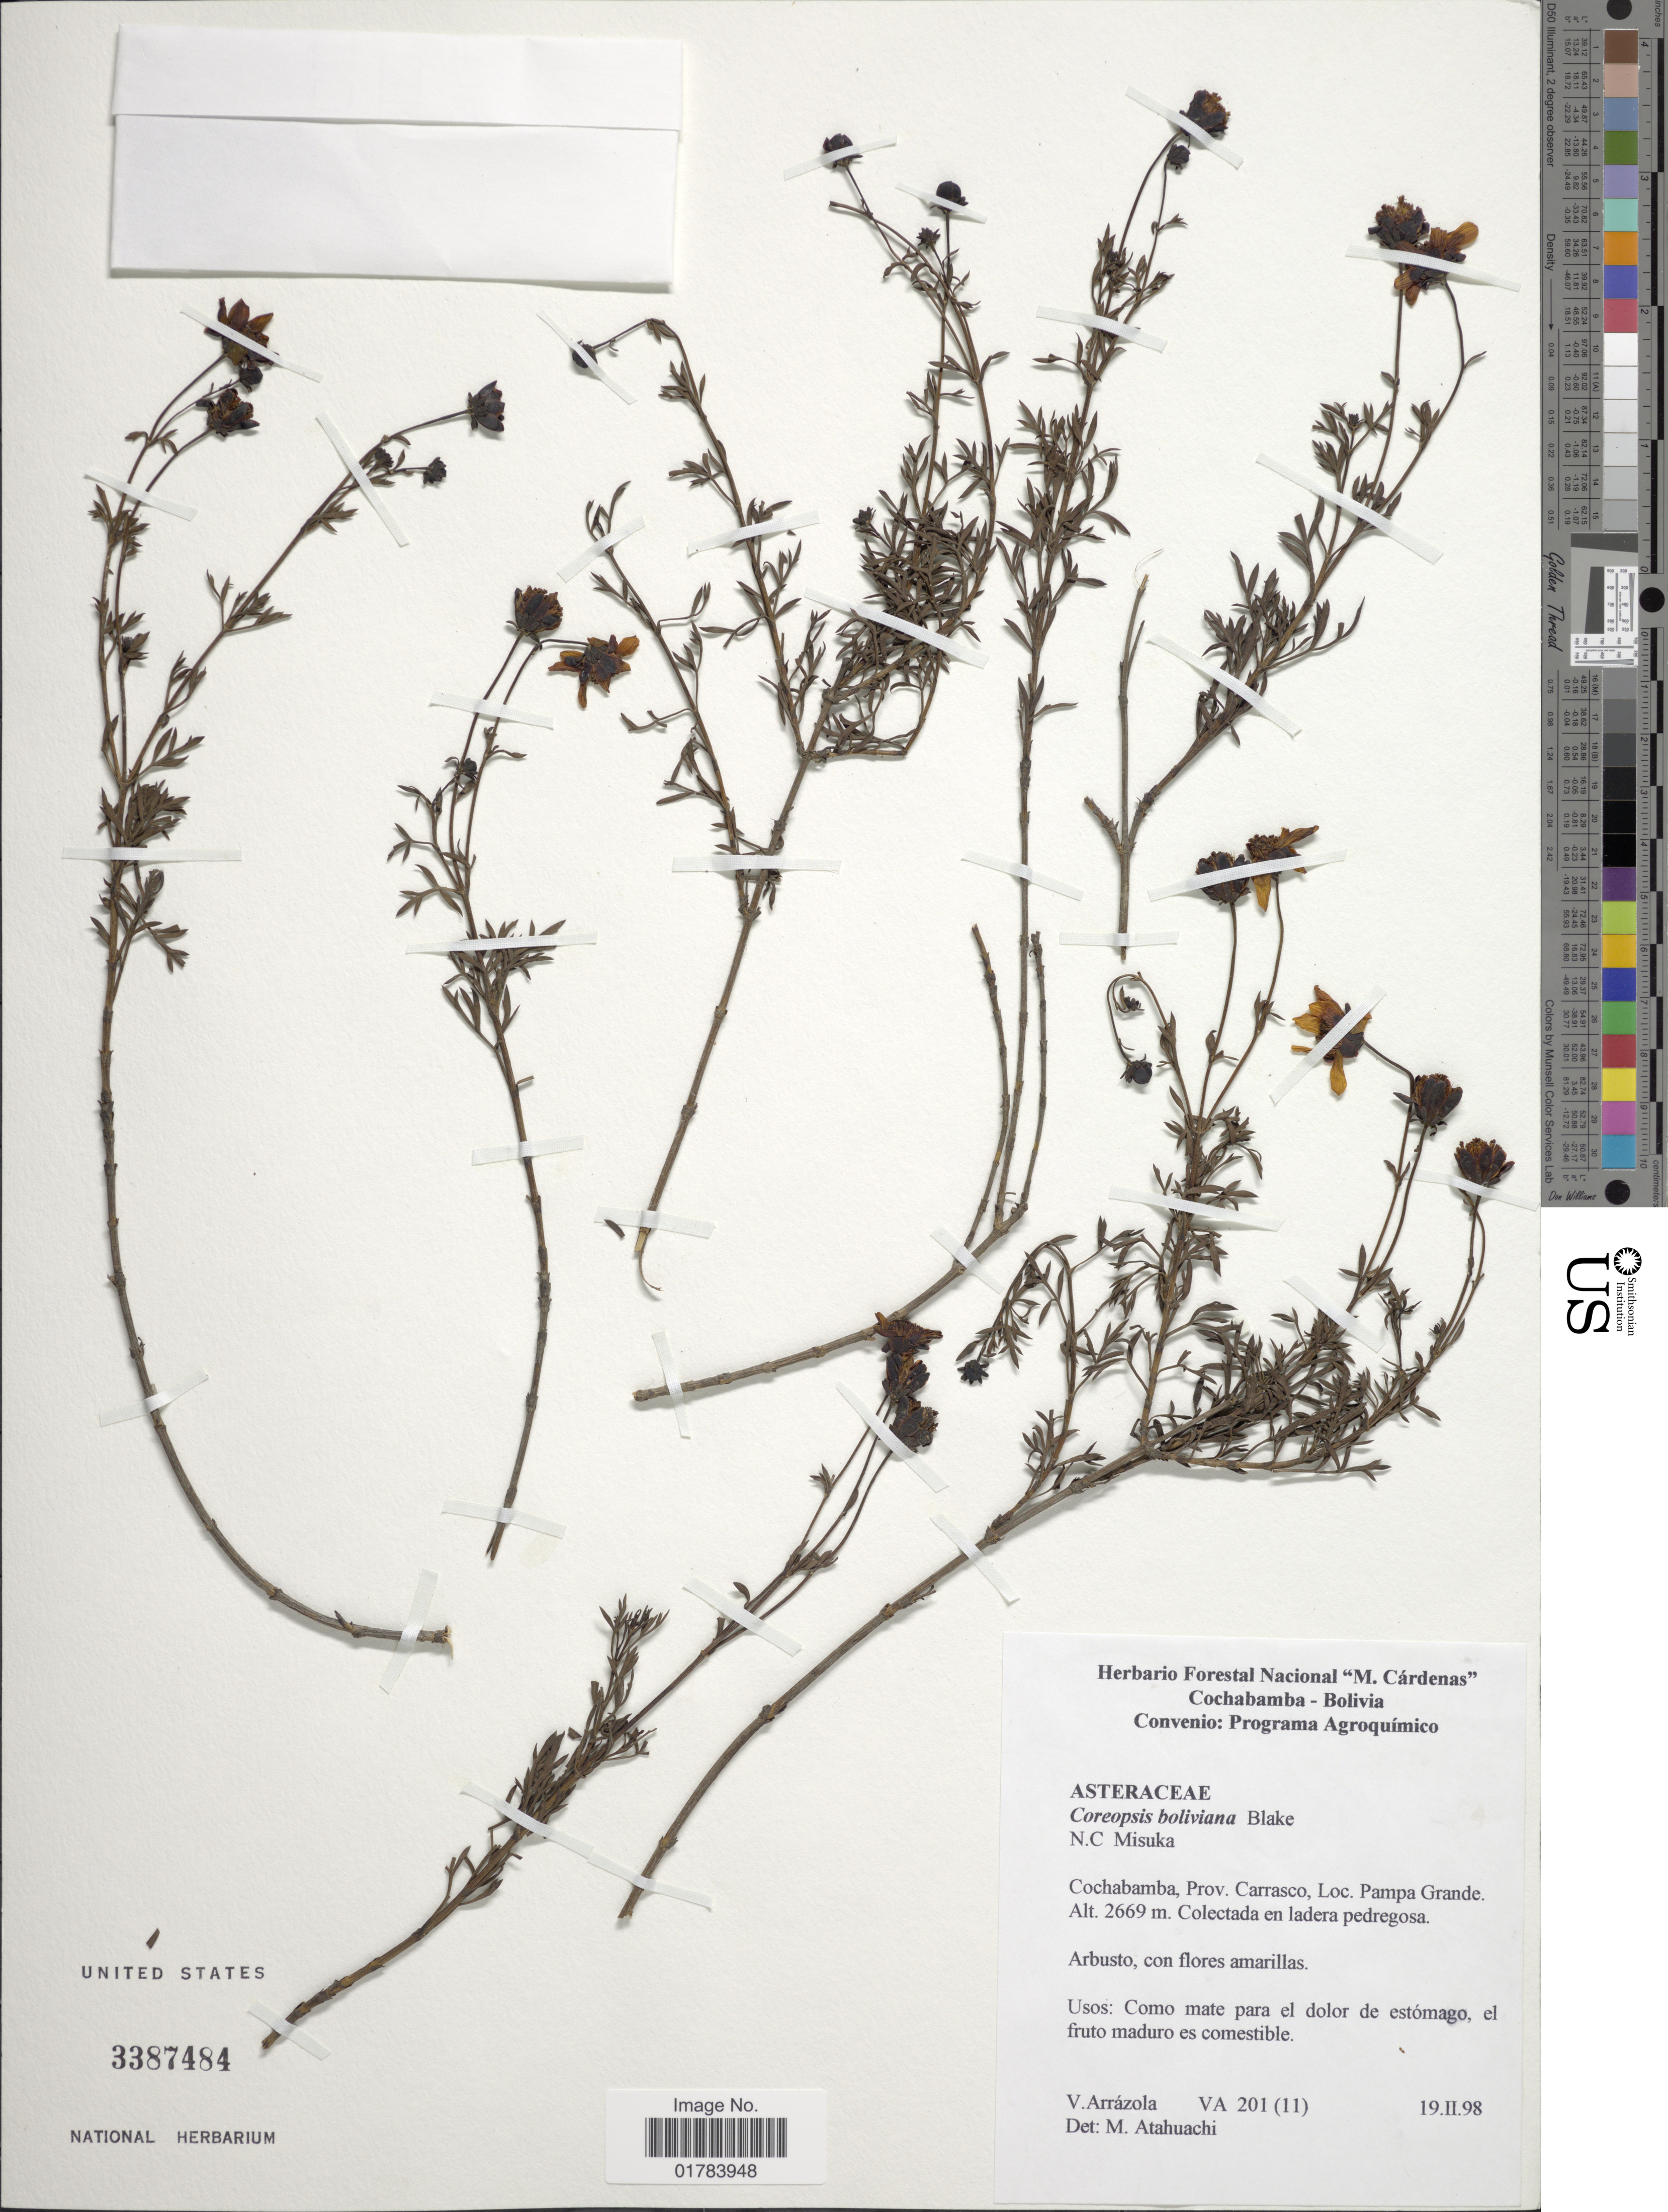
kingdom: Plantae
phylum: Tracheophyta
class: Magnoliopsida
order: Asterales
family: Asteraceae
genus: Coreopsis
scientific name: Coreopsis pickeringii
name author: A. Gray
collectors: V. Arrázola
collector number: VA201(11)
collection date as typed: Transcribed d/m/y: 19/2/98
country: Bolivia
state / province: Cochabamba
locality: Prov. Carrasco, Loc. Pampa Grande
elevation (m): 2669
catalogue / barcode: US 3387484